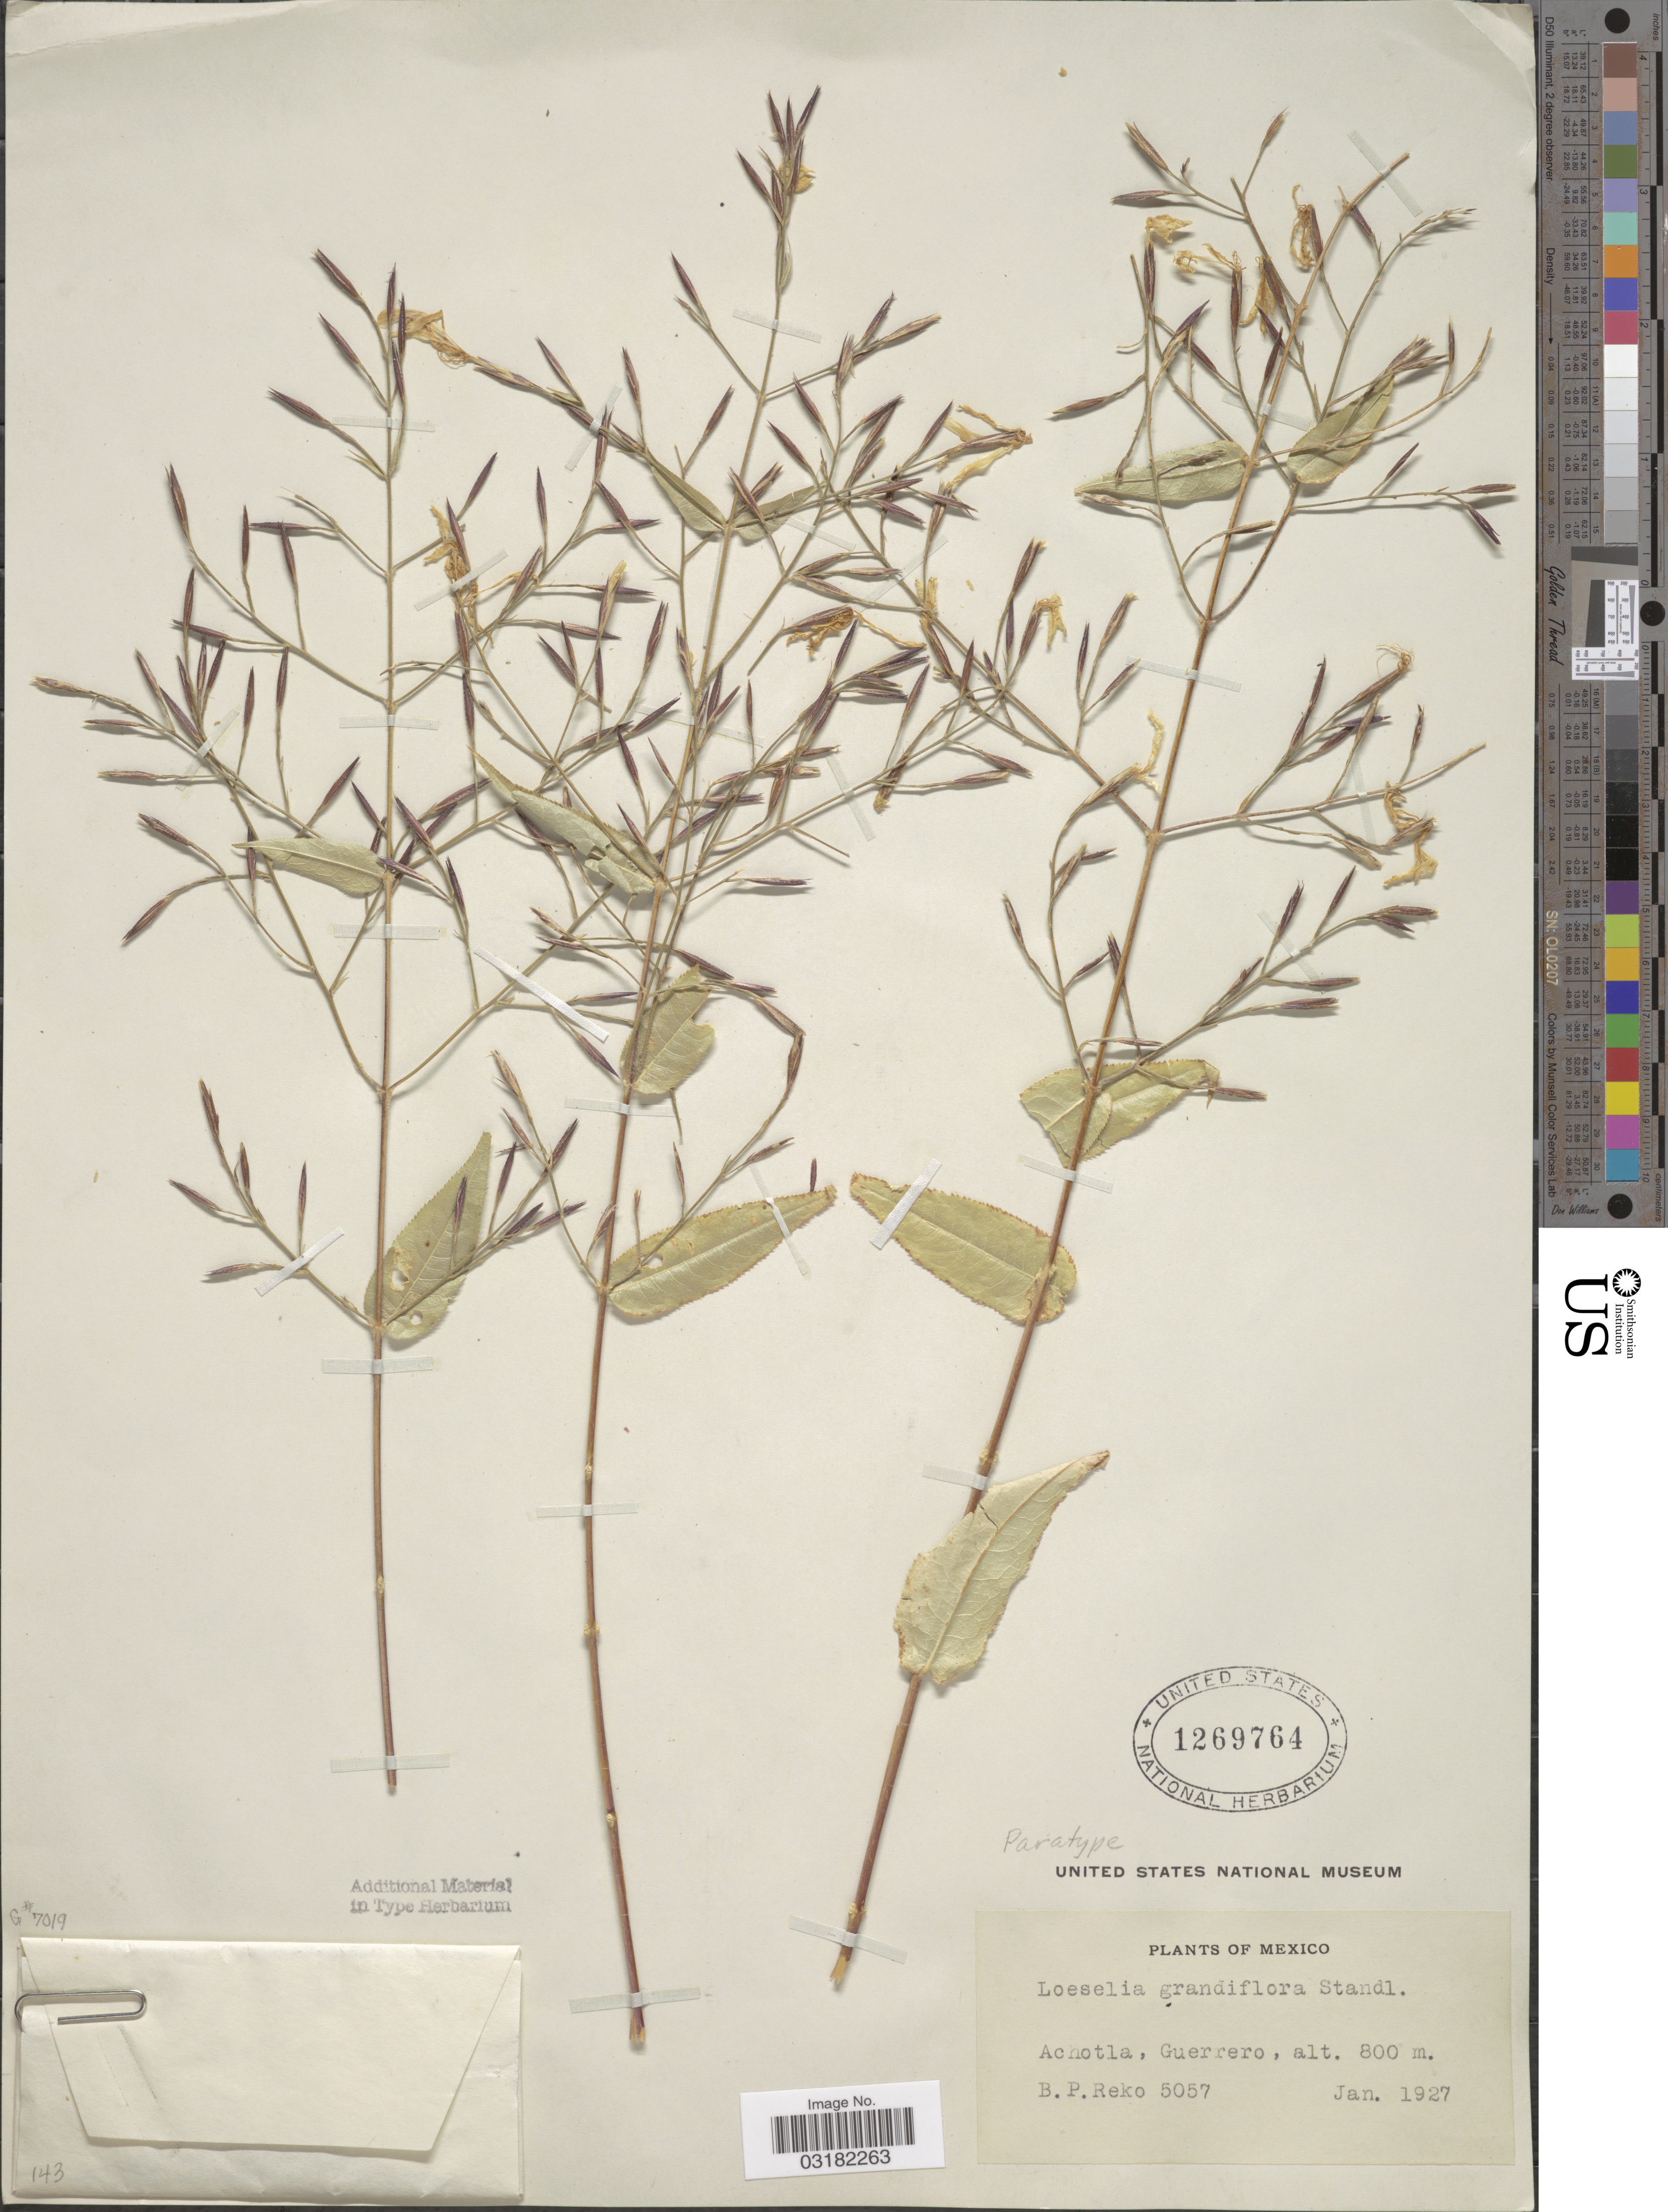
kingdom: Plantae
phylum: Tracheophyta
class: Magnoliopsida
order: Ericales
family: Polemoniaceae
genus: Loeselia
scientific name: Loeselia grandiflora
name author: Standl.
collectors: B. P. Reko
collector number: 5057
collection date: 1927-01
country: Mexico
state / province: Guerrero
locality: Achotla.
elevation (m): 800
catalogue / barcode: US 1269764